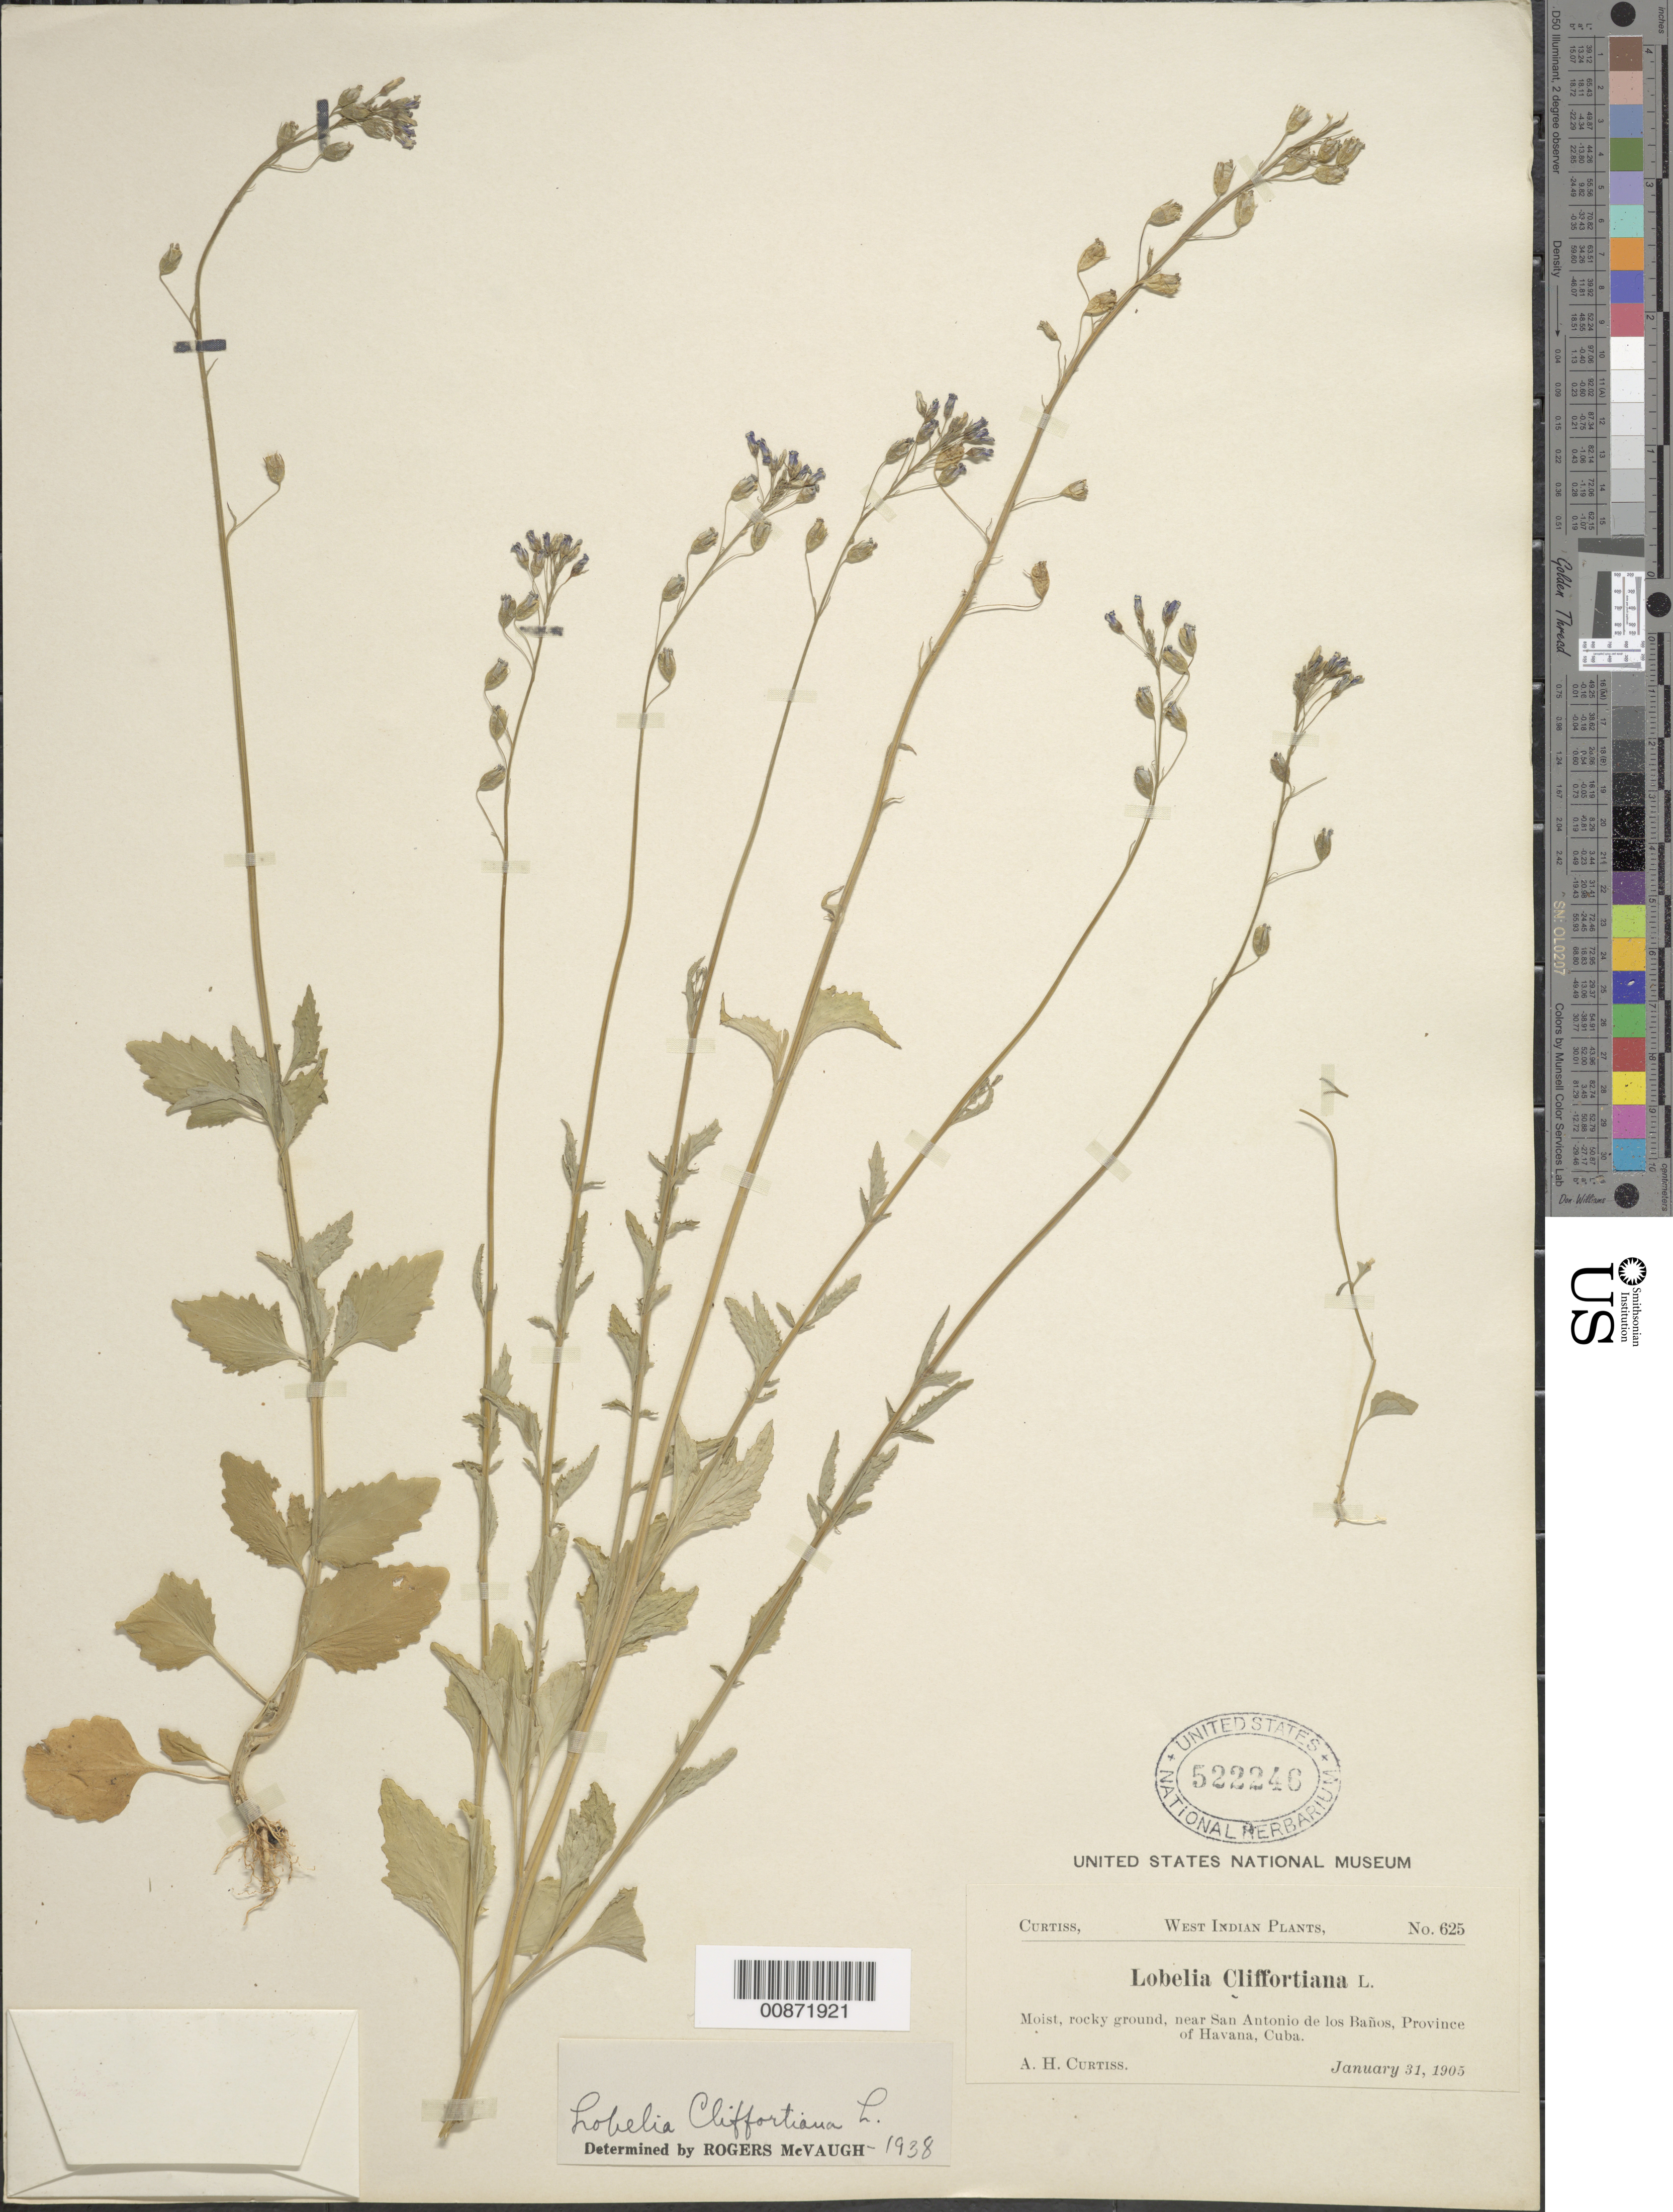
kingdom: Plantae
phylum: Tracheophyta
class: Magnoliopsida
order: Asterales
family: Campanulaceae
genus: Lobelia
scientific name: Lobelia cliffortiana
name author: L.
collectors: A. H. Curtiss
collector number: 625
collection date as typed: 31 Jan 1905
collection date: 1905-01-31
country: Cuba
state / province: La Habana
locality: Near San Antonio de los Baños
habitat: Moist rocky ground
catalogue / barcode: US 522246